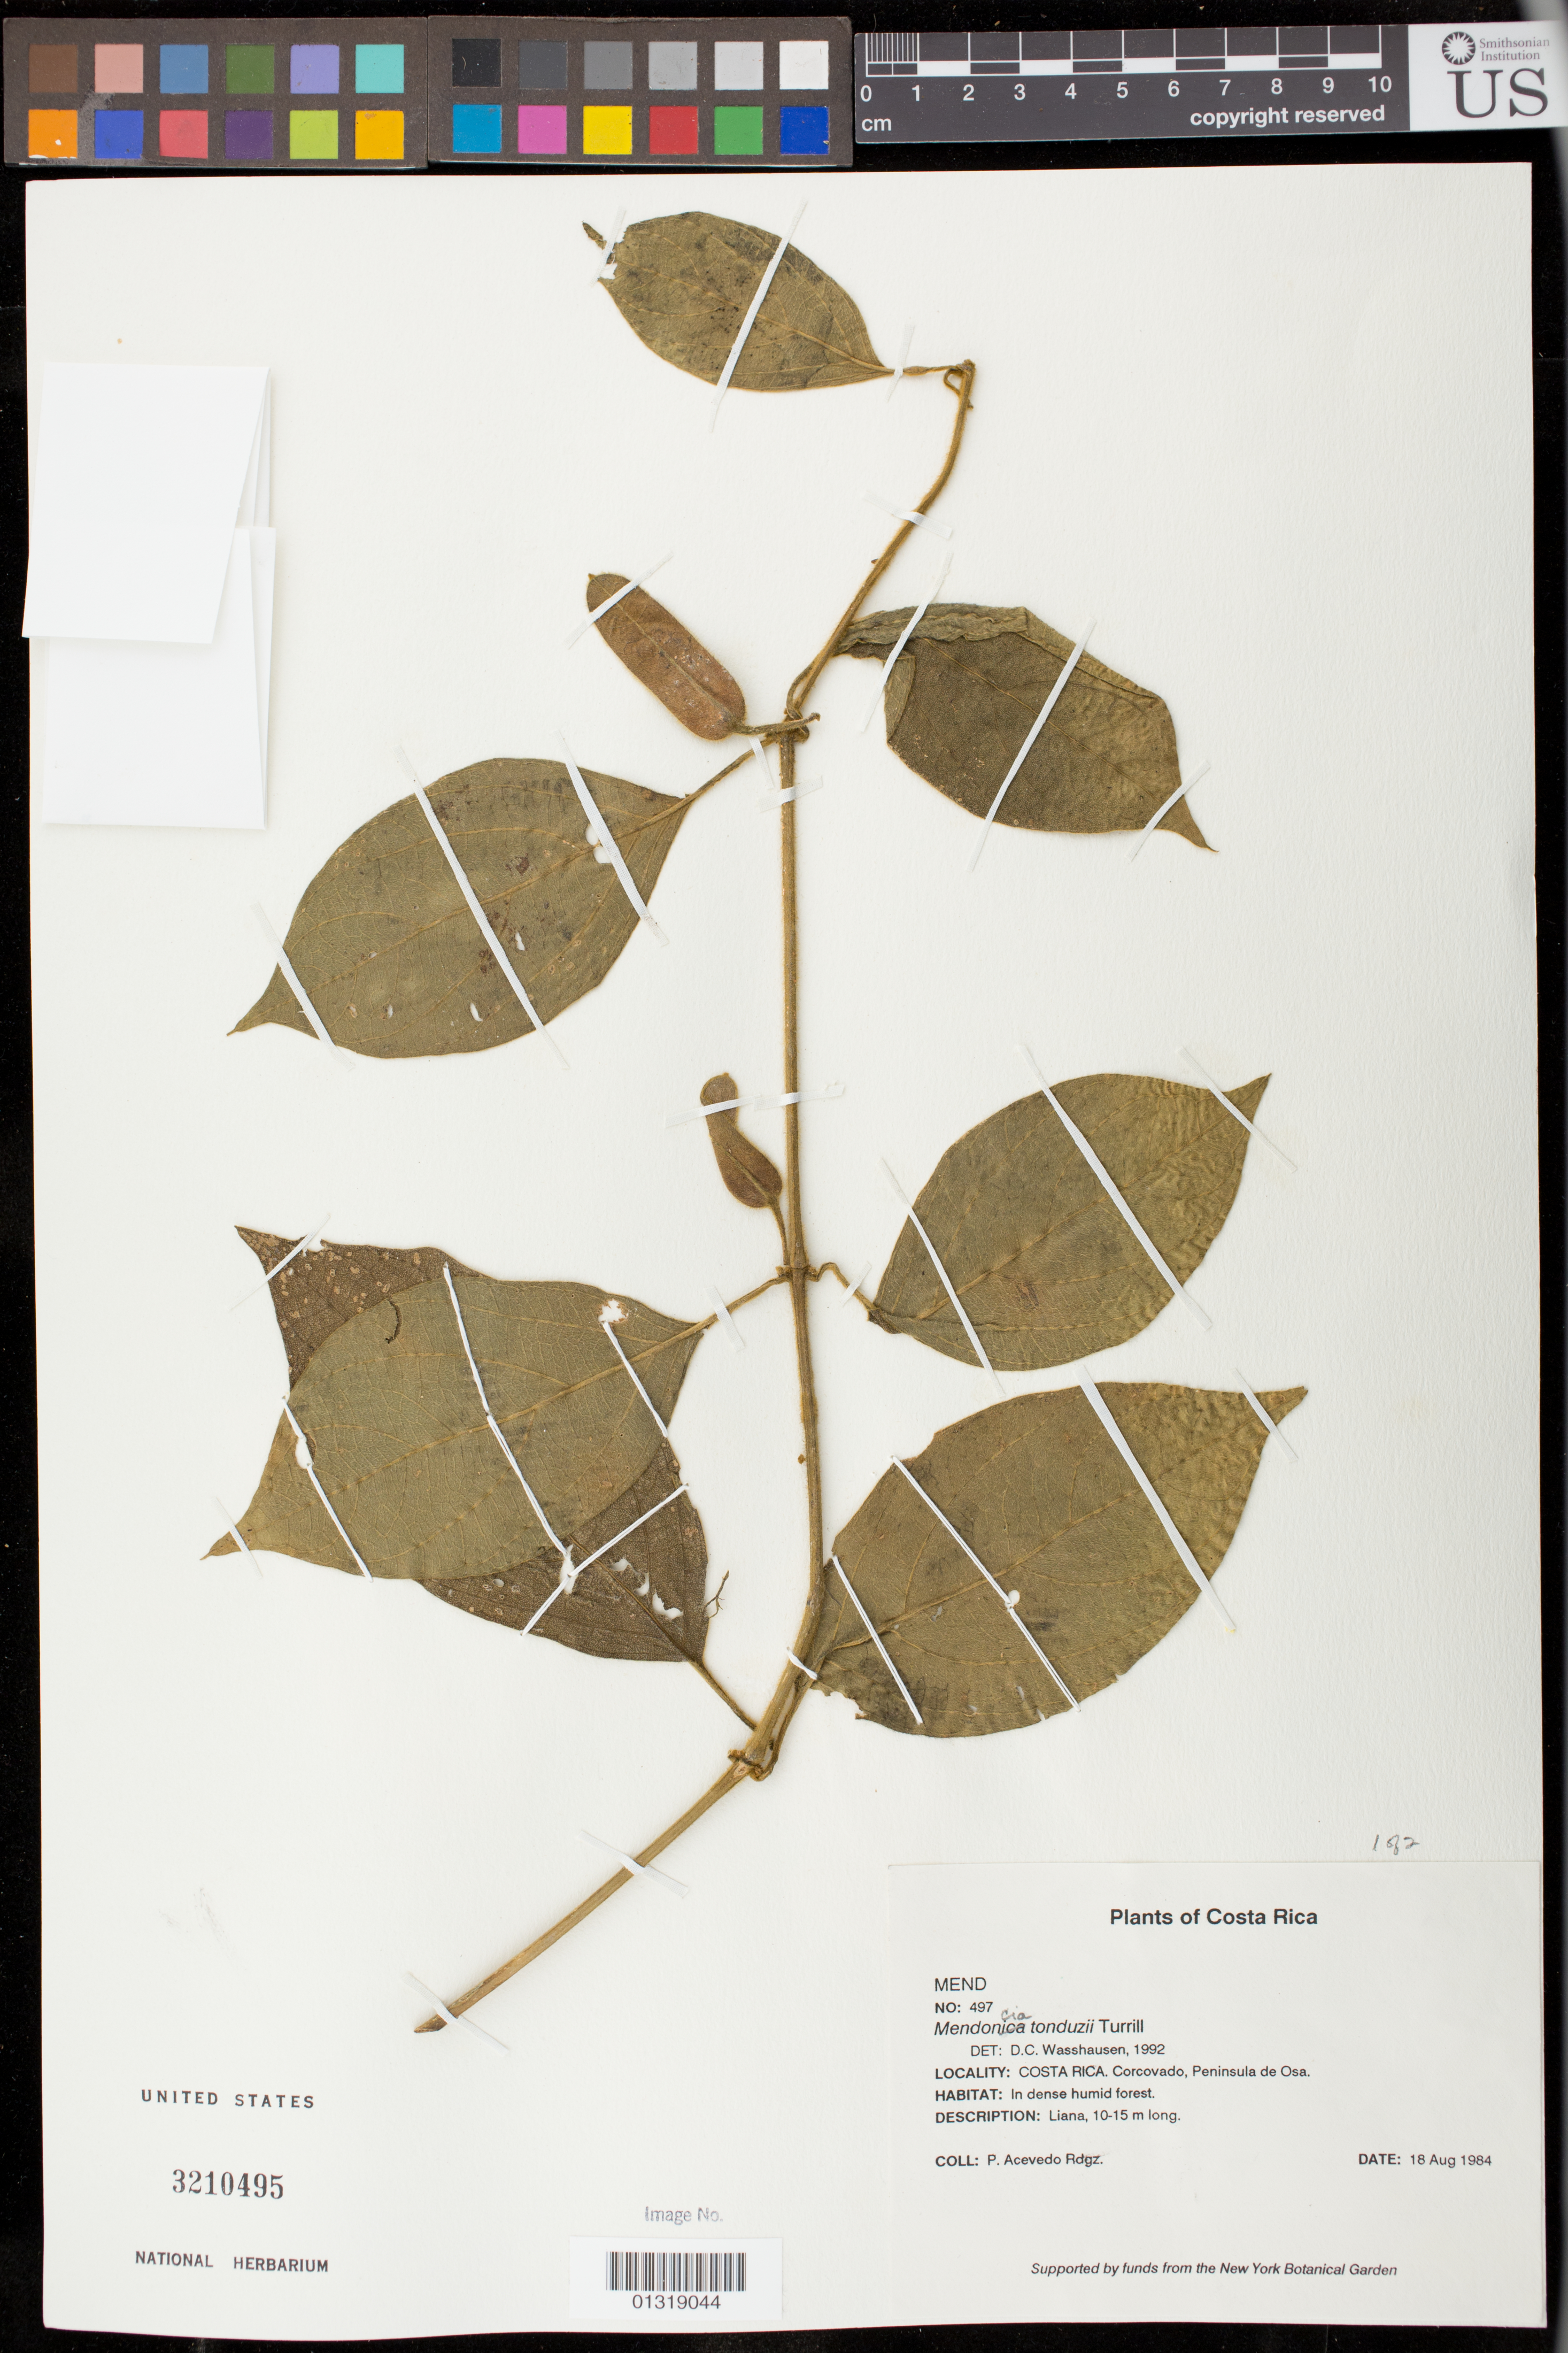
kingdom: Plantae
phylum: Tracheophyta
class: Magnoliopsida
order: Lamiales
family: Acanthaceae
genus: Mendoncia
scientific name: Mendoncia tonduzii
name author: Turrill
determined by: Wasshausen, Dieter C., (BOT), Smithsonian Institution - National Museum of Natural History (UNITED STATES)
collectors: P. Acevedo-Rodr.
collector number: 497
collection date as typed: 18 Aug 1984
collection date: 1984-08-18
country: Costa Rica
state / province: Puntarenas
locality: Corcovado, Penninsula de Osa.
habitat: In dense humid forest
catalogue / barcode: US 3210495